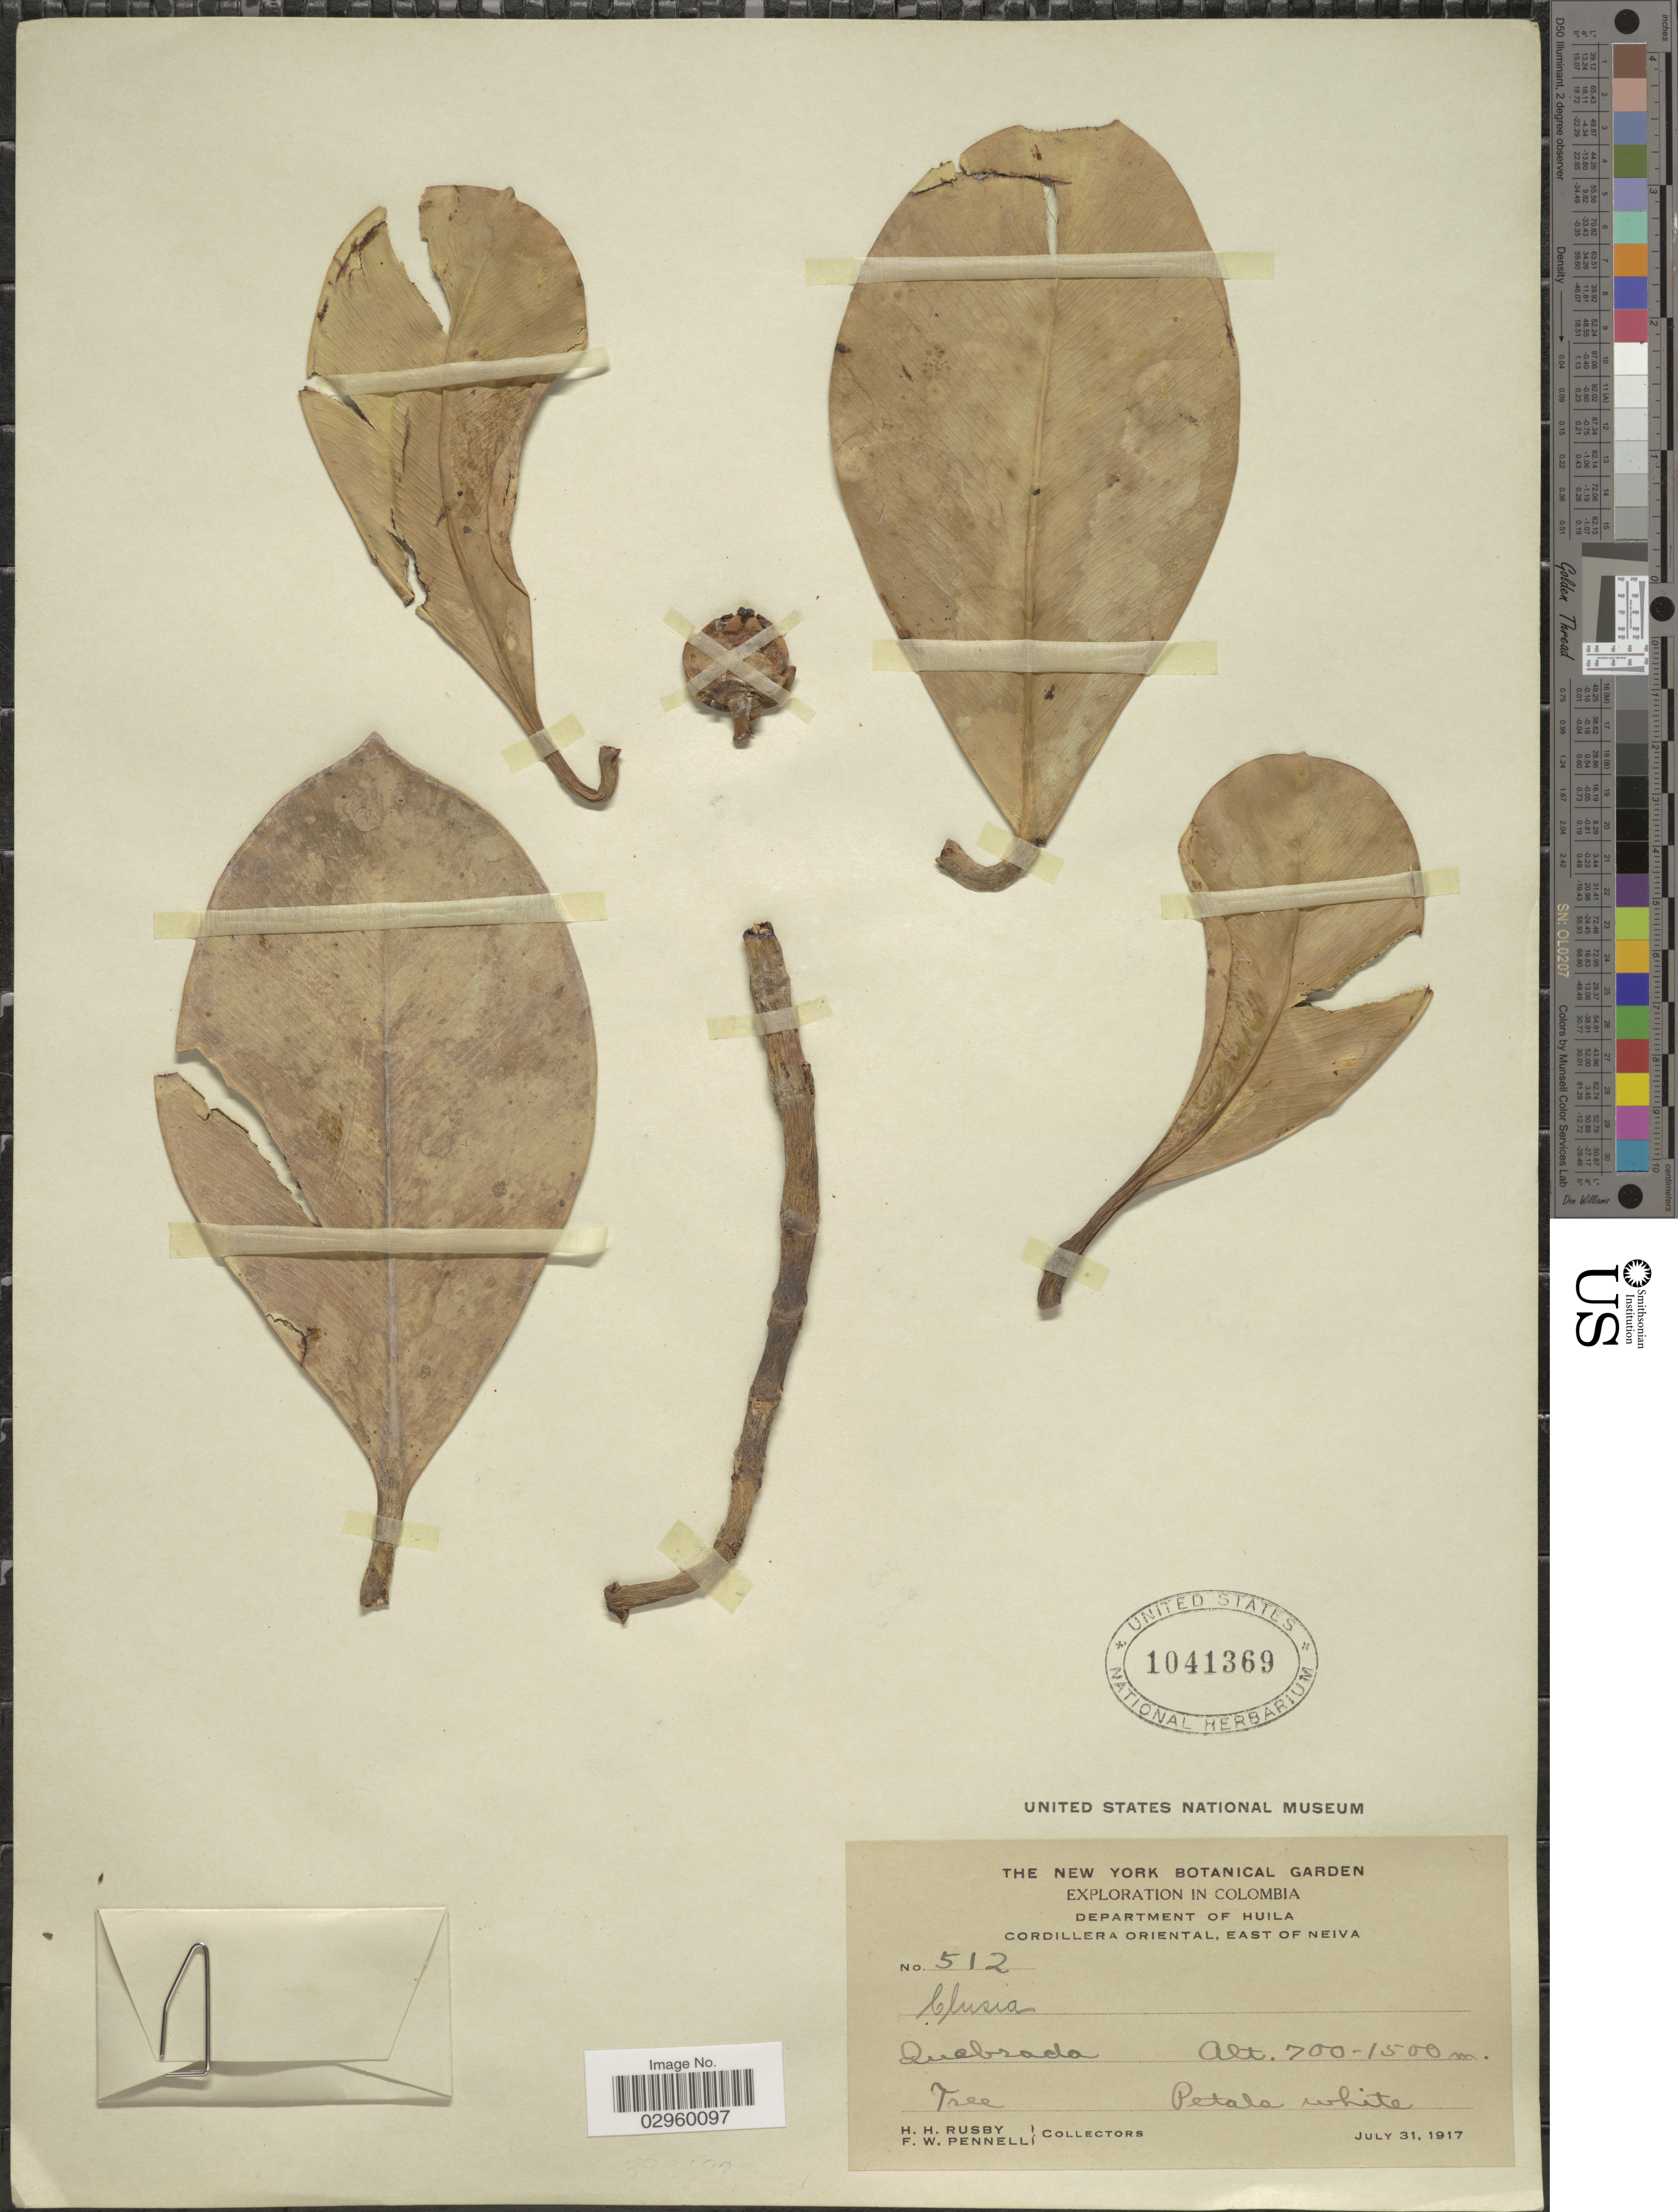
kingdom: Plantae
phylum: Tracheophyta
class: Magnoliopsida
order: Malpighiales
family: Clusiaceae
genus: Clusia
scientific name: Clusia sp.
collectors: H. H. Rusby & F. W. Pennell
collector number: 512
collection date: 1917-07-31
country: Colombia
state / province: Huila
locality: Department of Huila, Cordillera Oriental, East of Neiva, Quebrada.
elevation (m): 700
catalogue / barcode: US 1041369